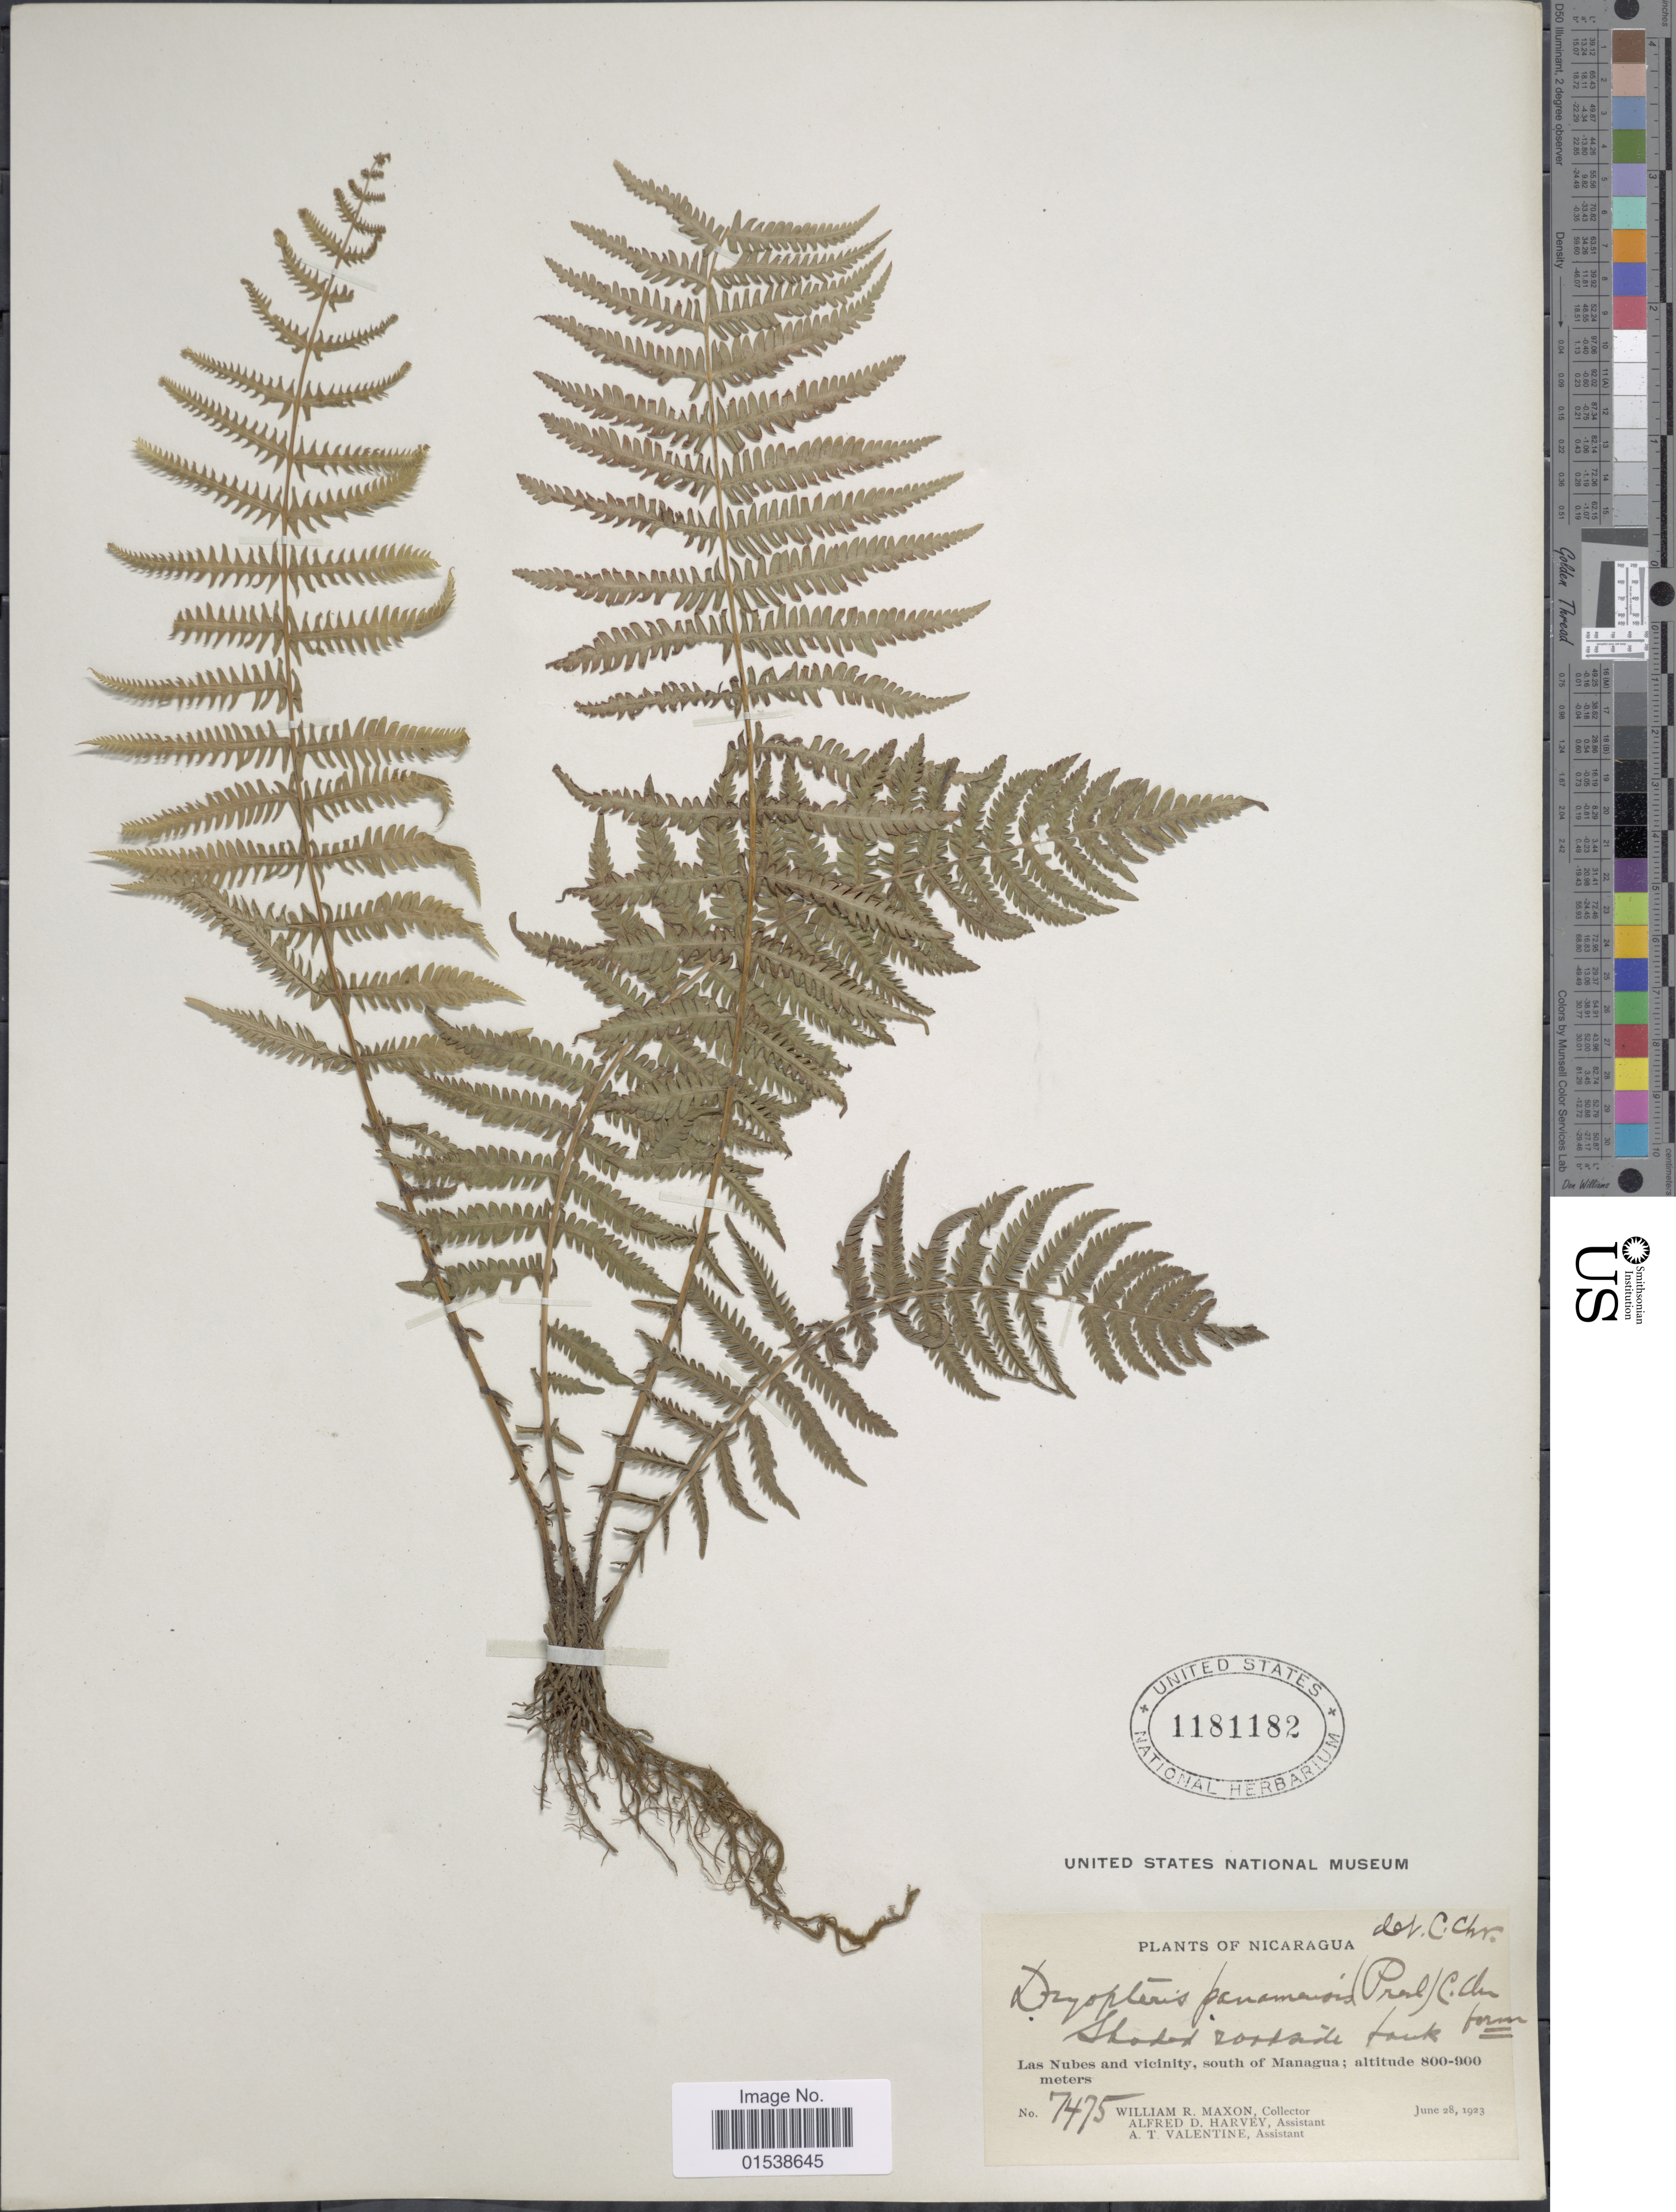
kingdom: Plantae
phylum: Tracheophyta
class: Polypodiopsida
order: Polypodiales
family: Thelypteridaceae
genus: Amauropelta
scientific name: Amauropelta resinifera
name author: (Desv.) Pic. Serm.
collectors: W. R. Maxon, A. D. Harvey & A. Valentine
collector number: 7475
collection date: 1923-06-28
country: Nicaragua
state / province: Managua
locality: Las Nubes and vicinity, aouth of Managua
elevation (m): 800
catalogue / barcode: US 1181182